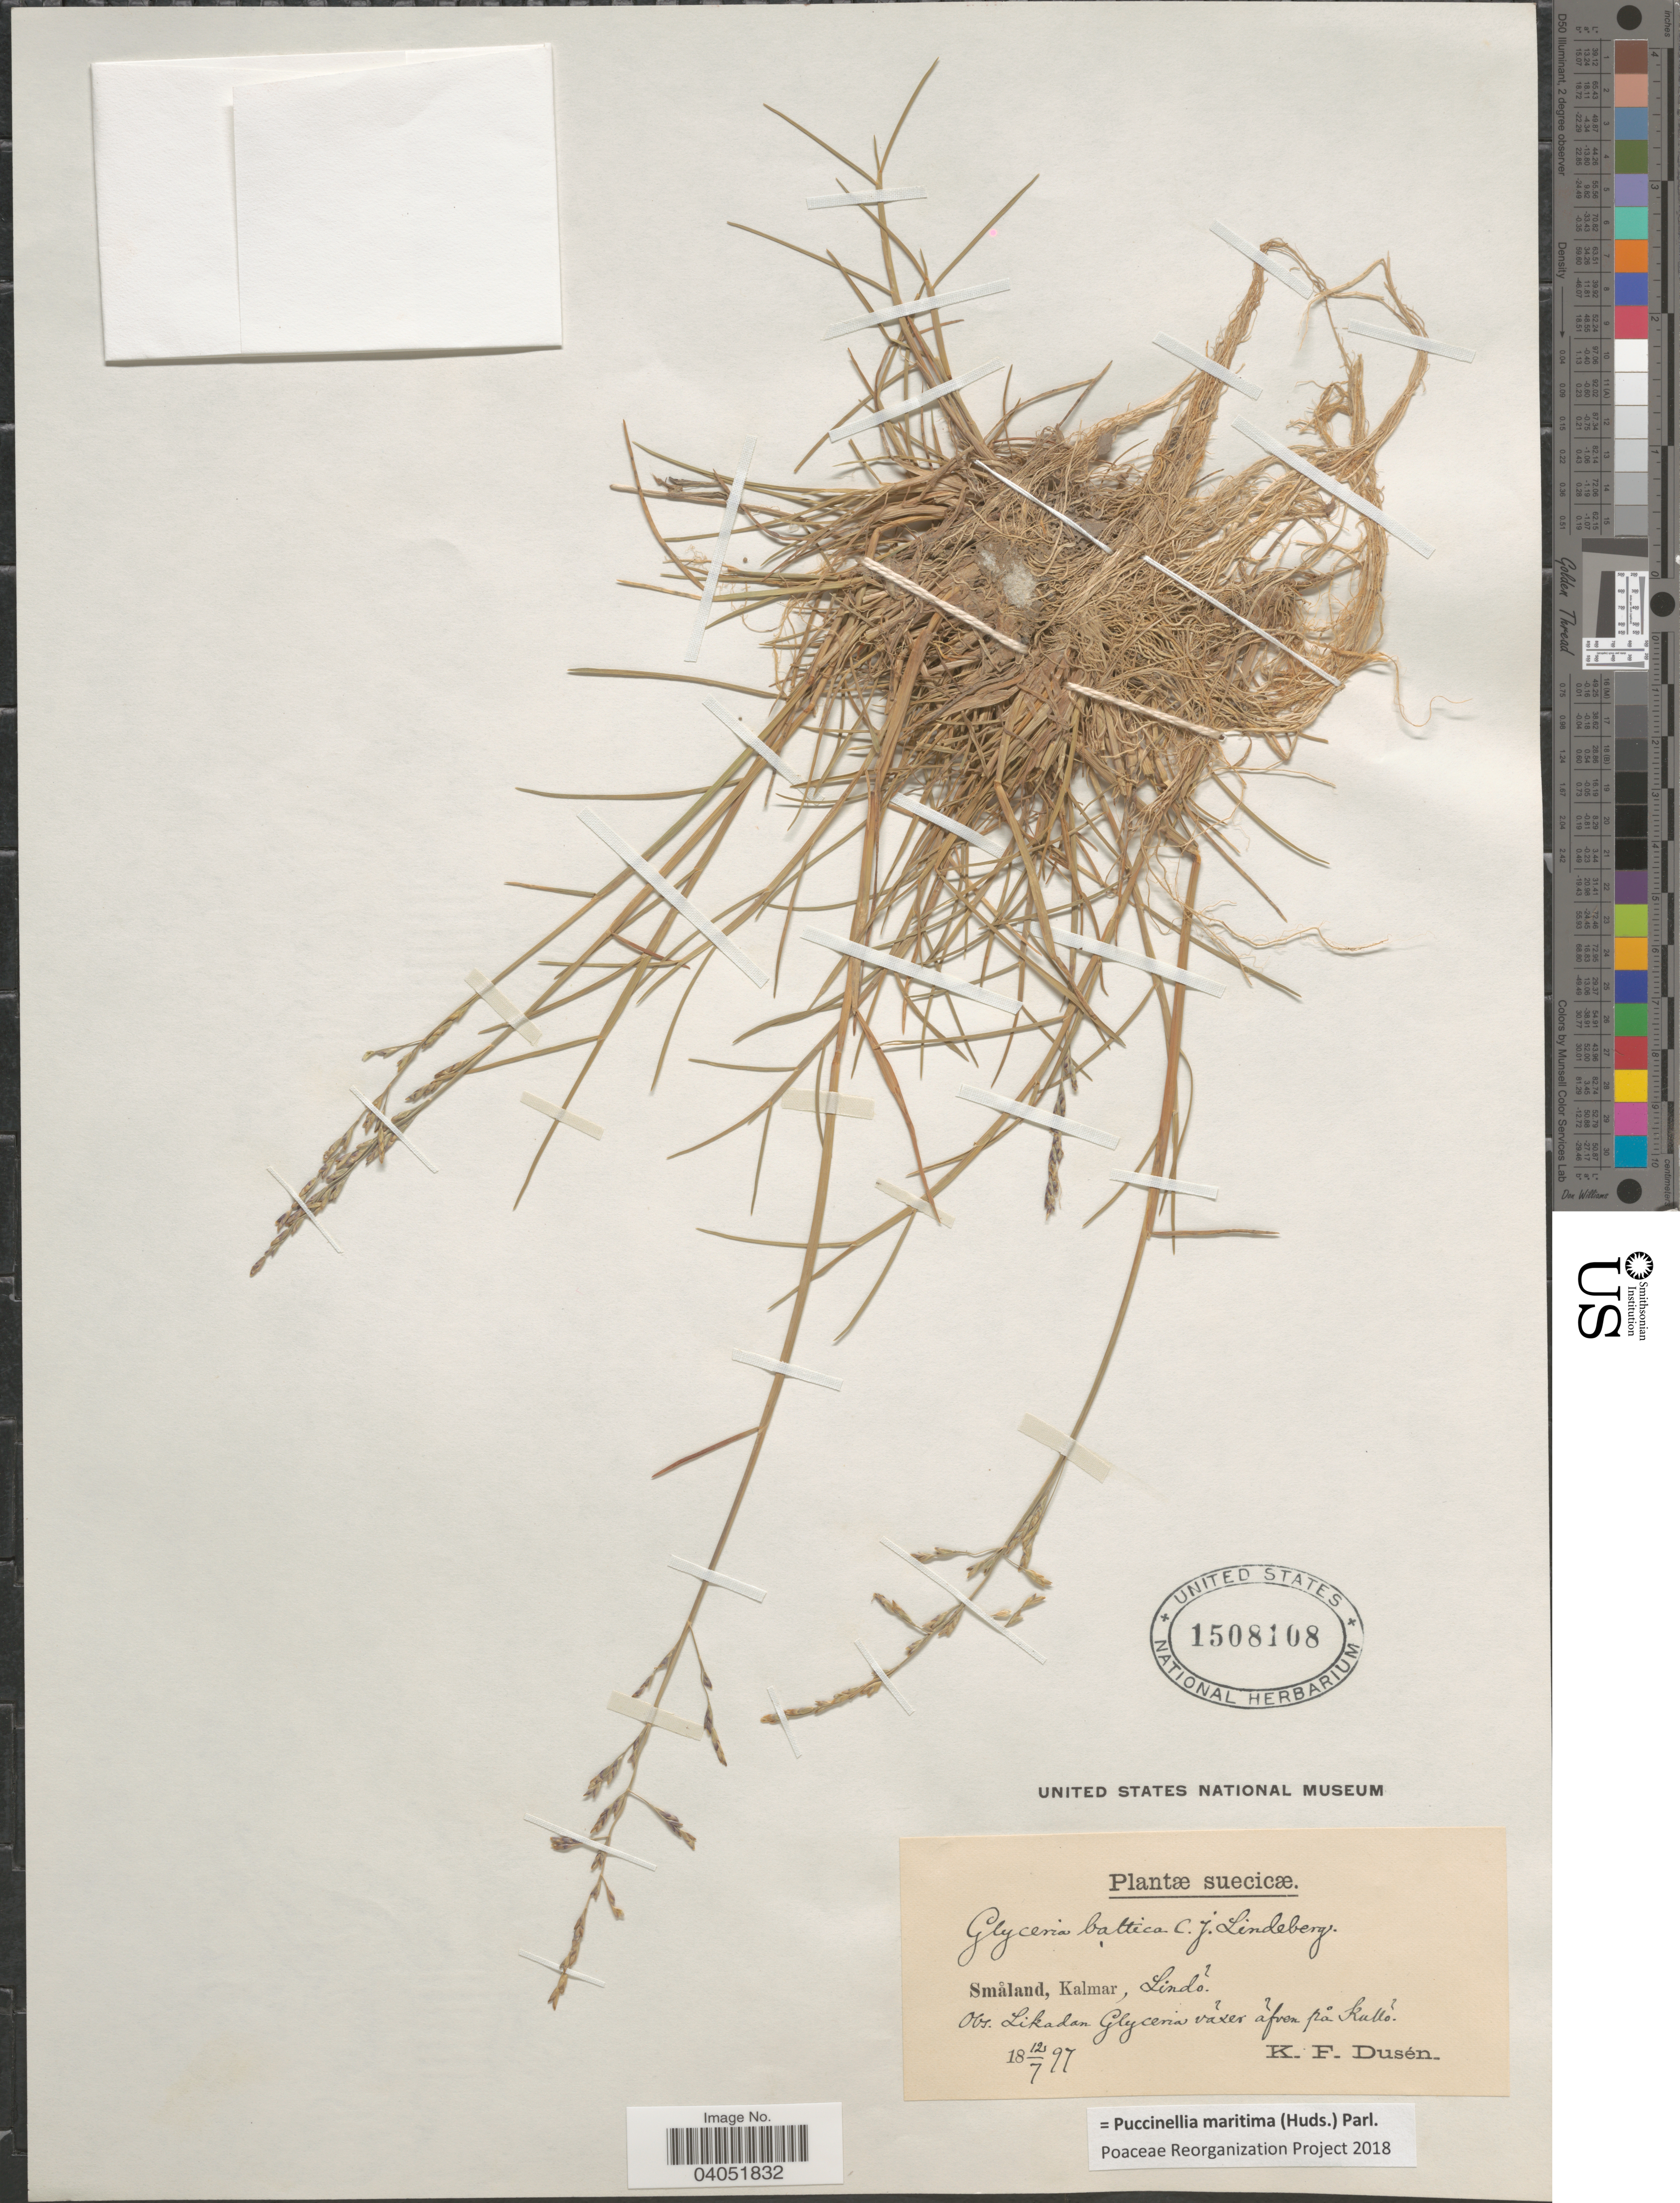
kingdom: Plantae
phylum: Tracheophyta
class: Liliopsida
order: Poales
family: Poaceae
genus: Puccinellia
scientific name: Puccinellia maritima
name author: (Huds.) Parl.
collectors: K. Dusén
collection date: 1897-07-12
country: Sweden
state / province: Kalmar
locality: Suecicæ. Småland, Lindó.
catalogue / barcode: US 1508108